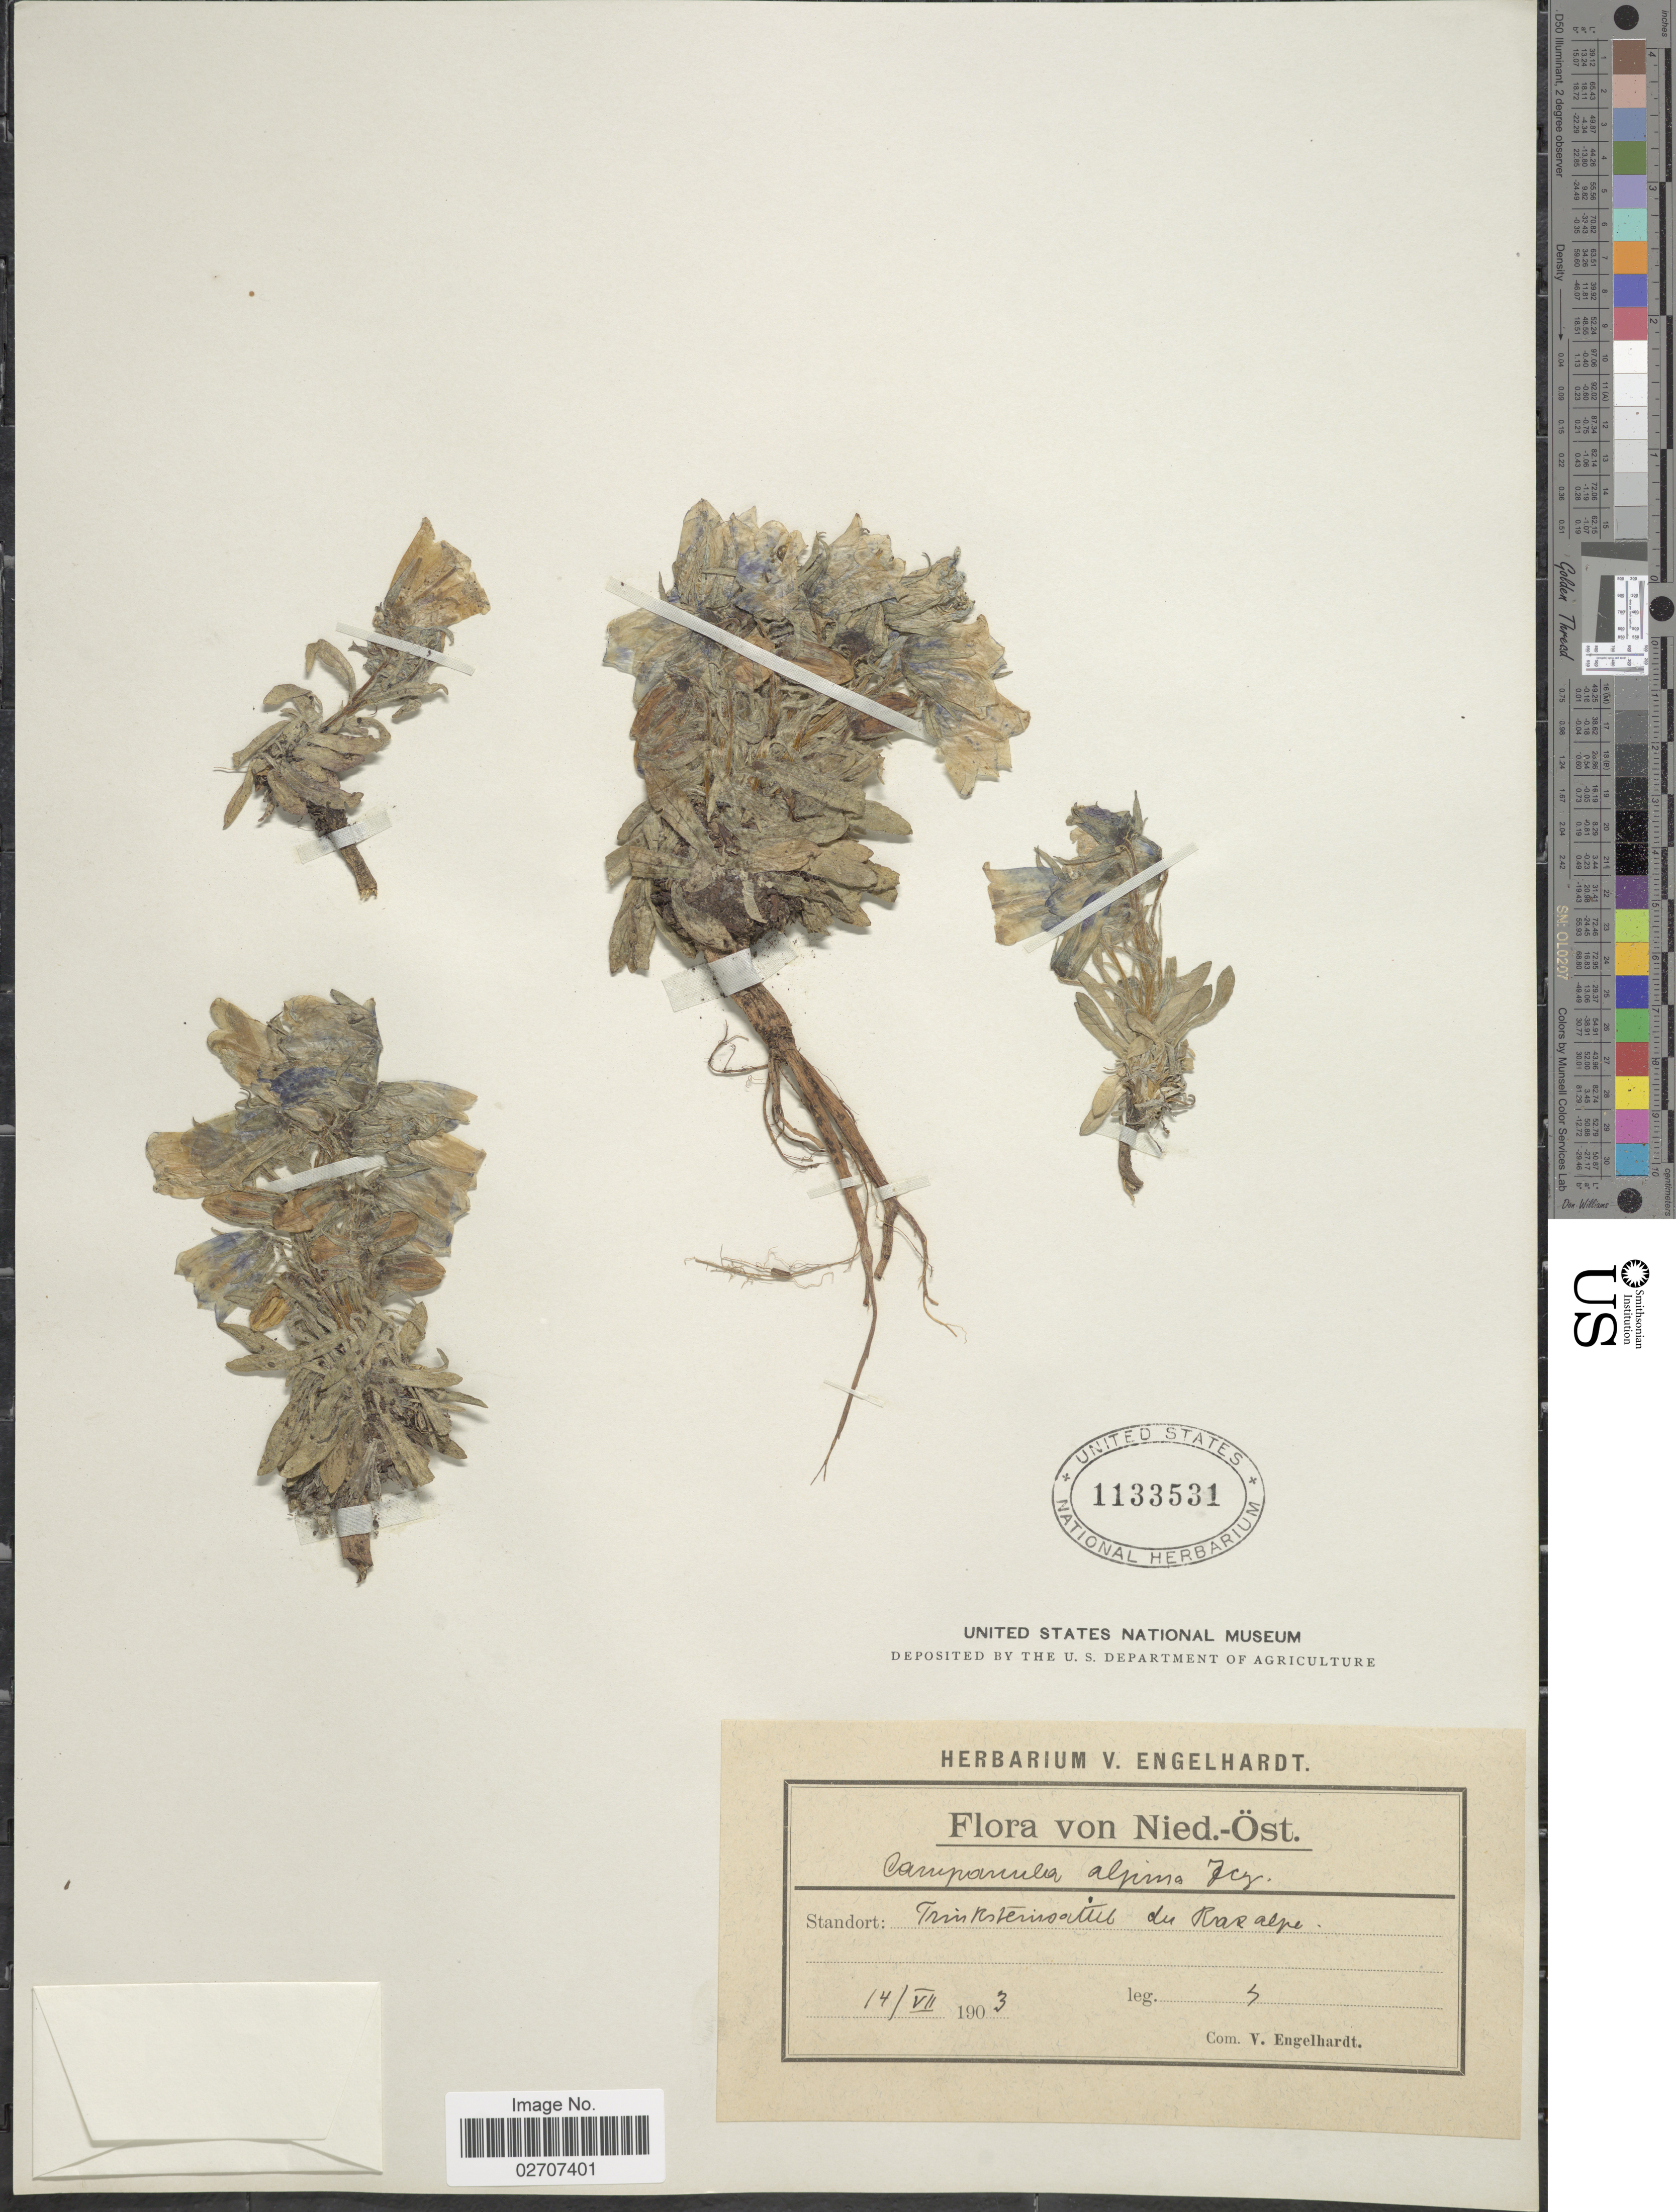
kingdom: Plantae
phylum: Tracheophyta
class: Magnoliopsida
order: Asterales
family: Campanulaceae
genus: Campanula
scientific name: Campanula alpina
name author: Jacq.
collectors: ex herb. V. Engelhardt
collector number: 3*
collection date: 1903-07-14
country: Austria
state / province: Niederosterreich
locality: Nied.-Ost., Trinksterinsattel du Rasalpe [interpreted]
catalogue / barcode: US 1133531